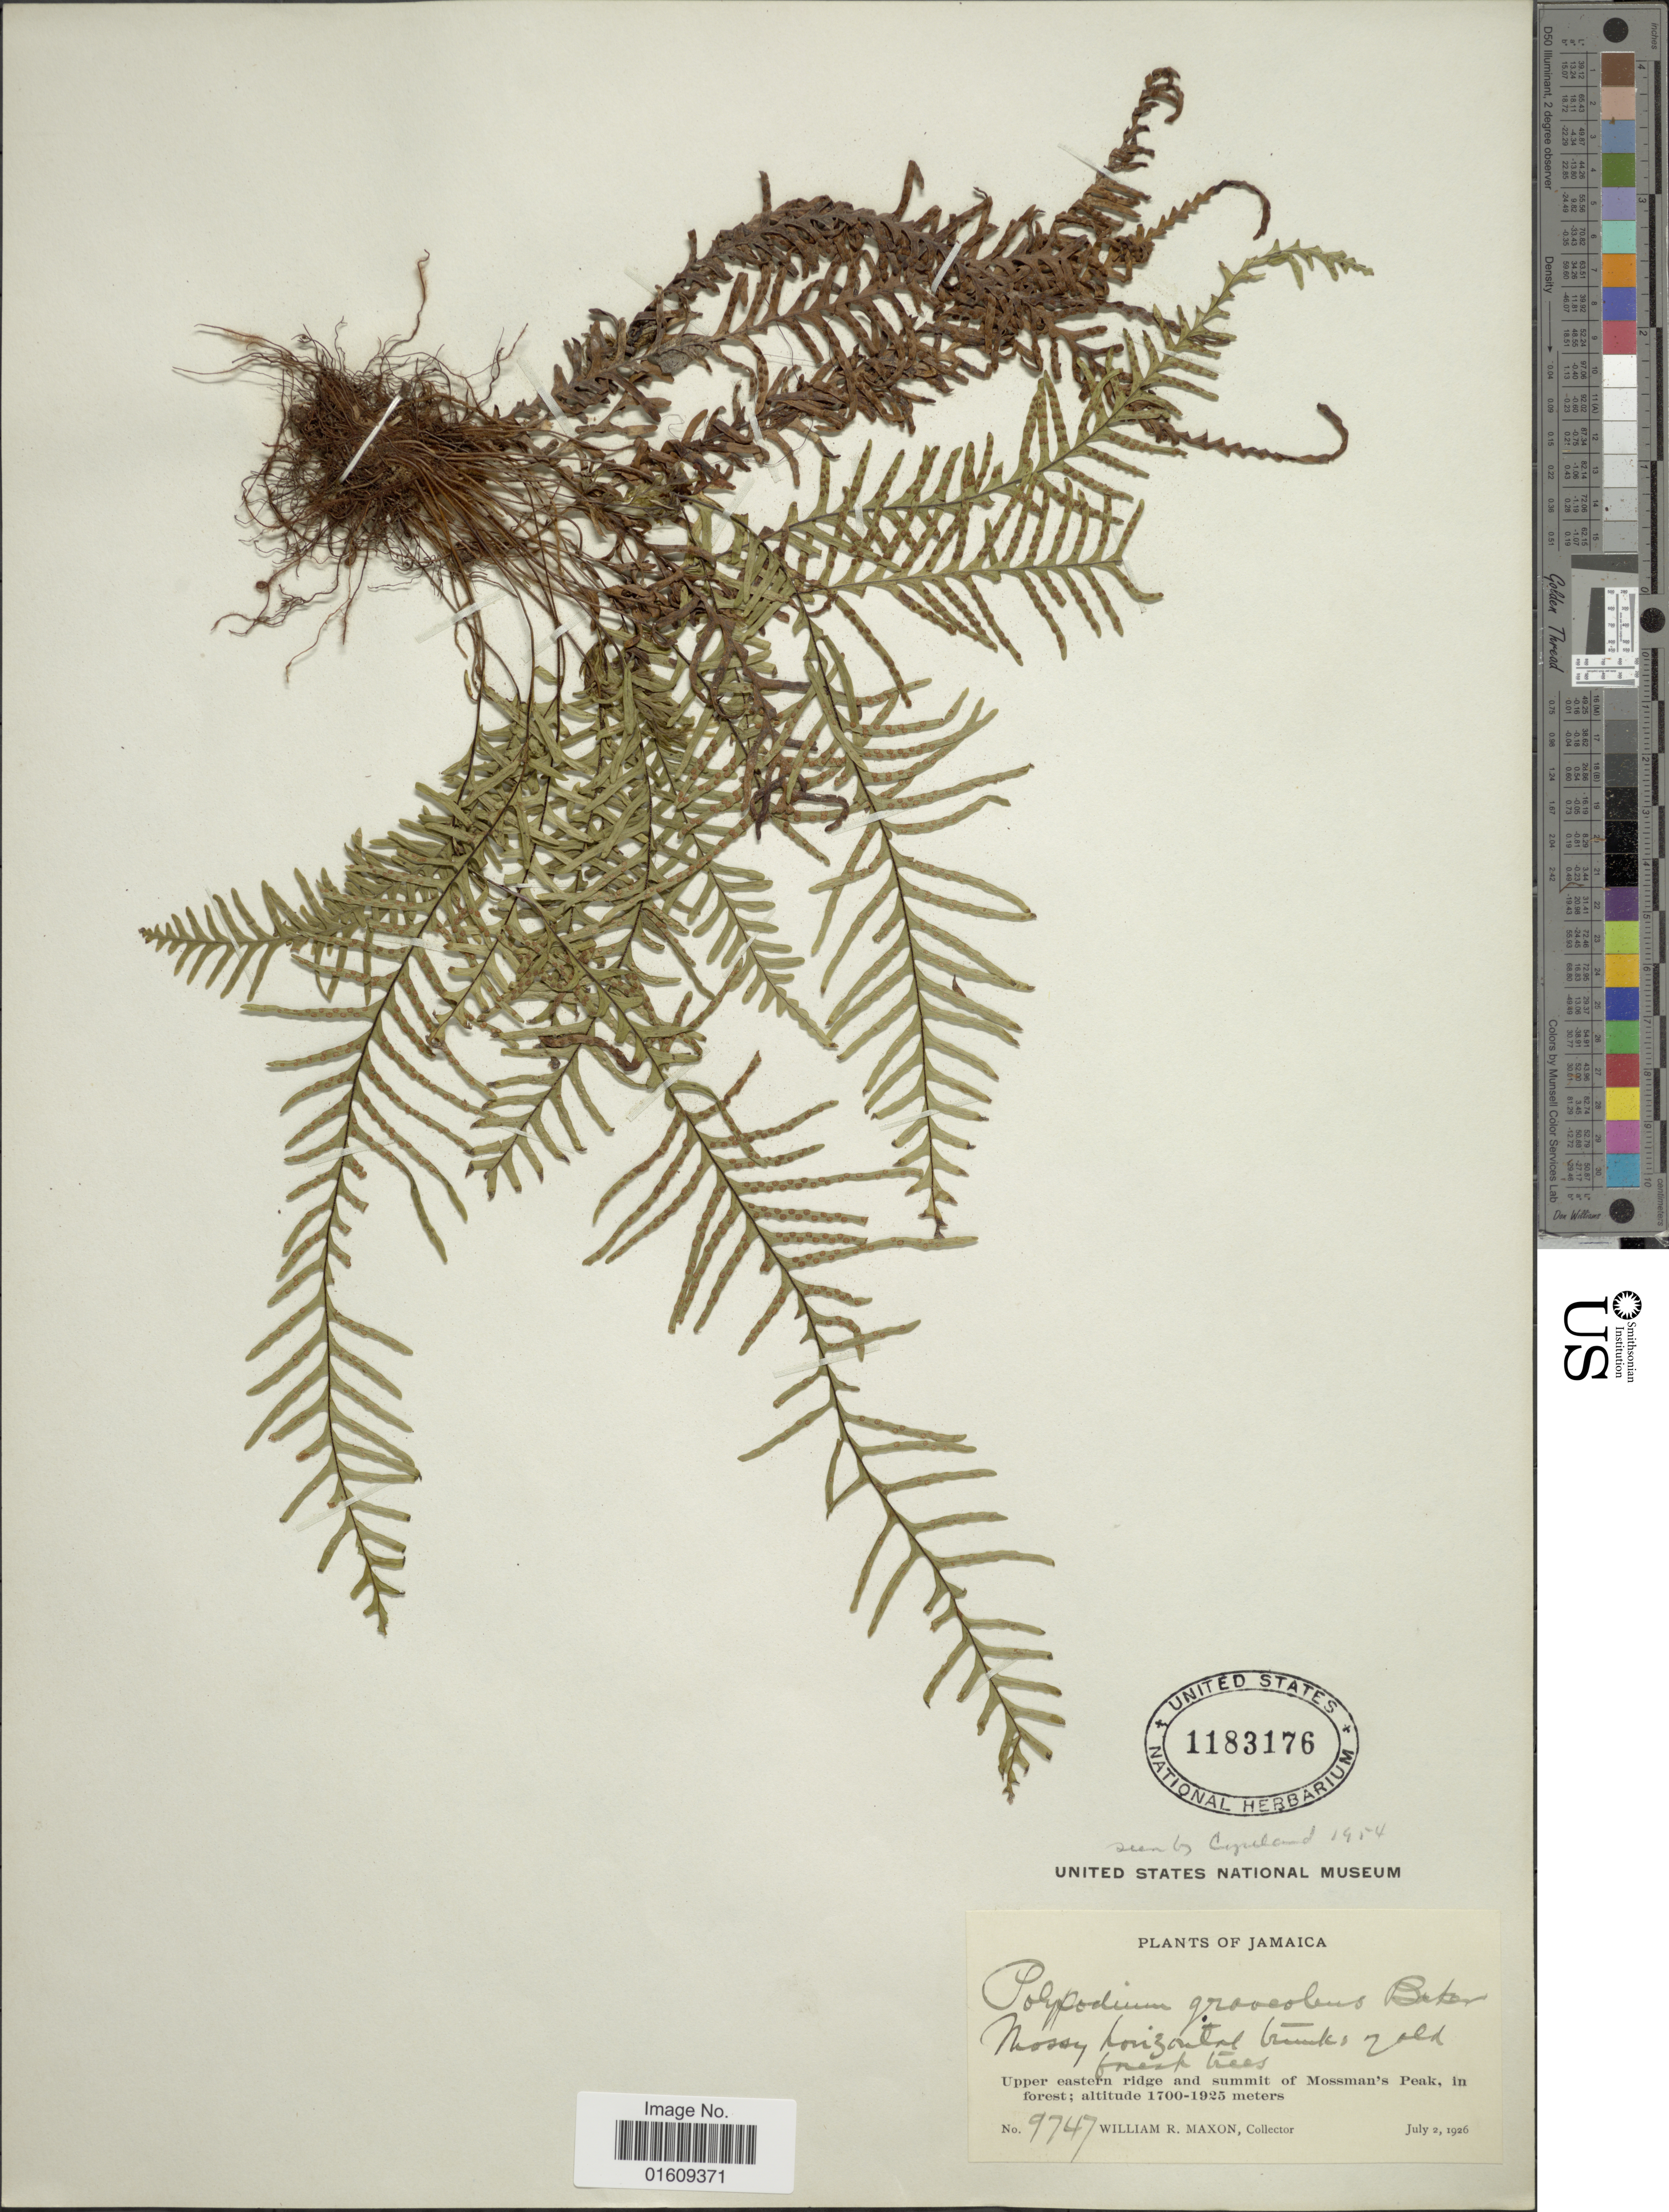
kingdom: Plantae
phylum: Tracheophyta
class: Polypodiopsida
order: Polypodiales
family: Polypodiaceae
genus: Ceradenia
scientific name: Ceradenia capillaris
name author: (Desv.) L.E. Bishop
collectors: W. R. Maxon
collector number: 9747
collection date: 1926-07-02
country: Jamaica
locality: Jamaica, Upper eastern ridge and summit of Mossman's Peak.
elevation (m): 1700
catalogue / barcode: US 1183176